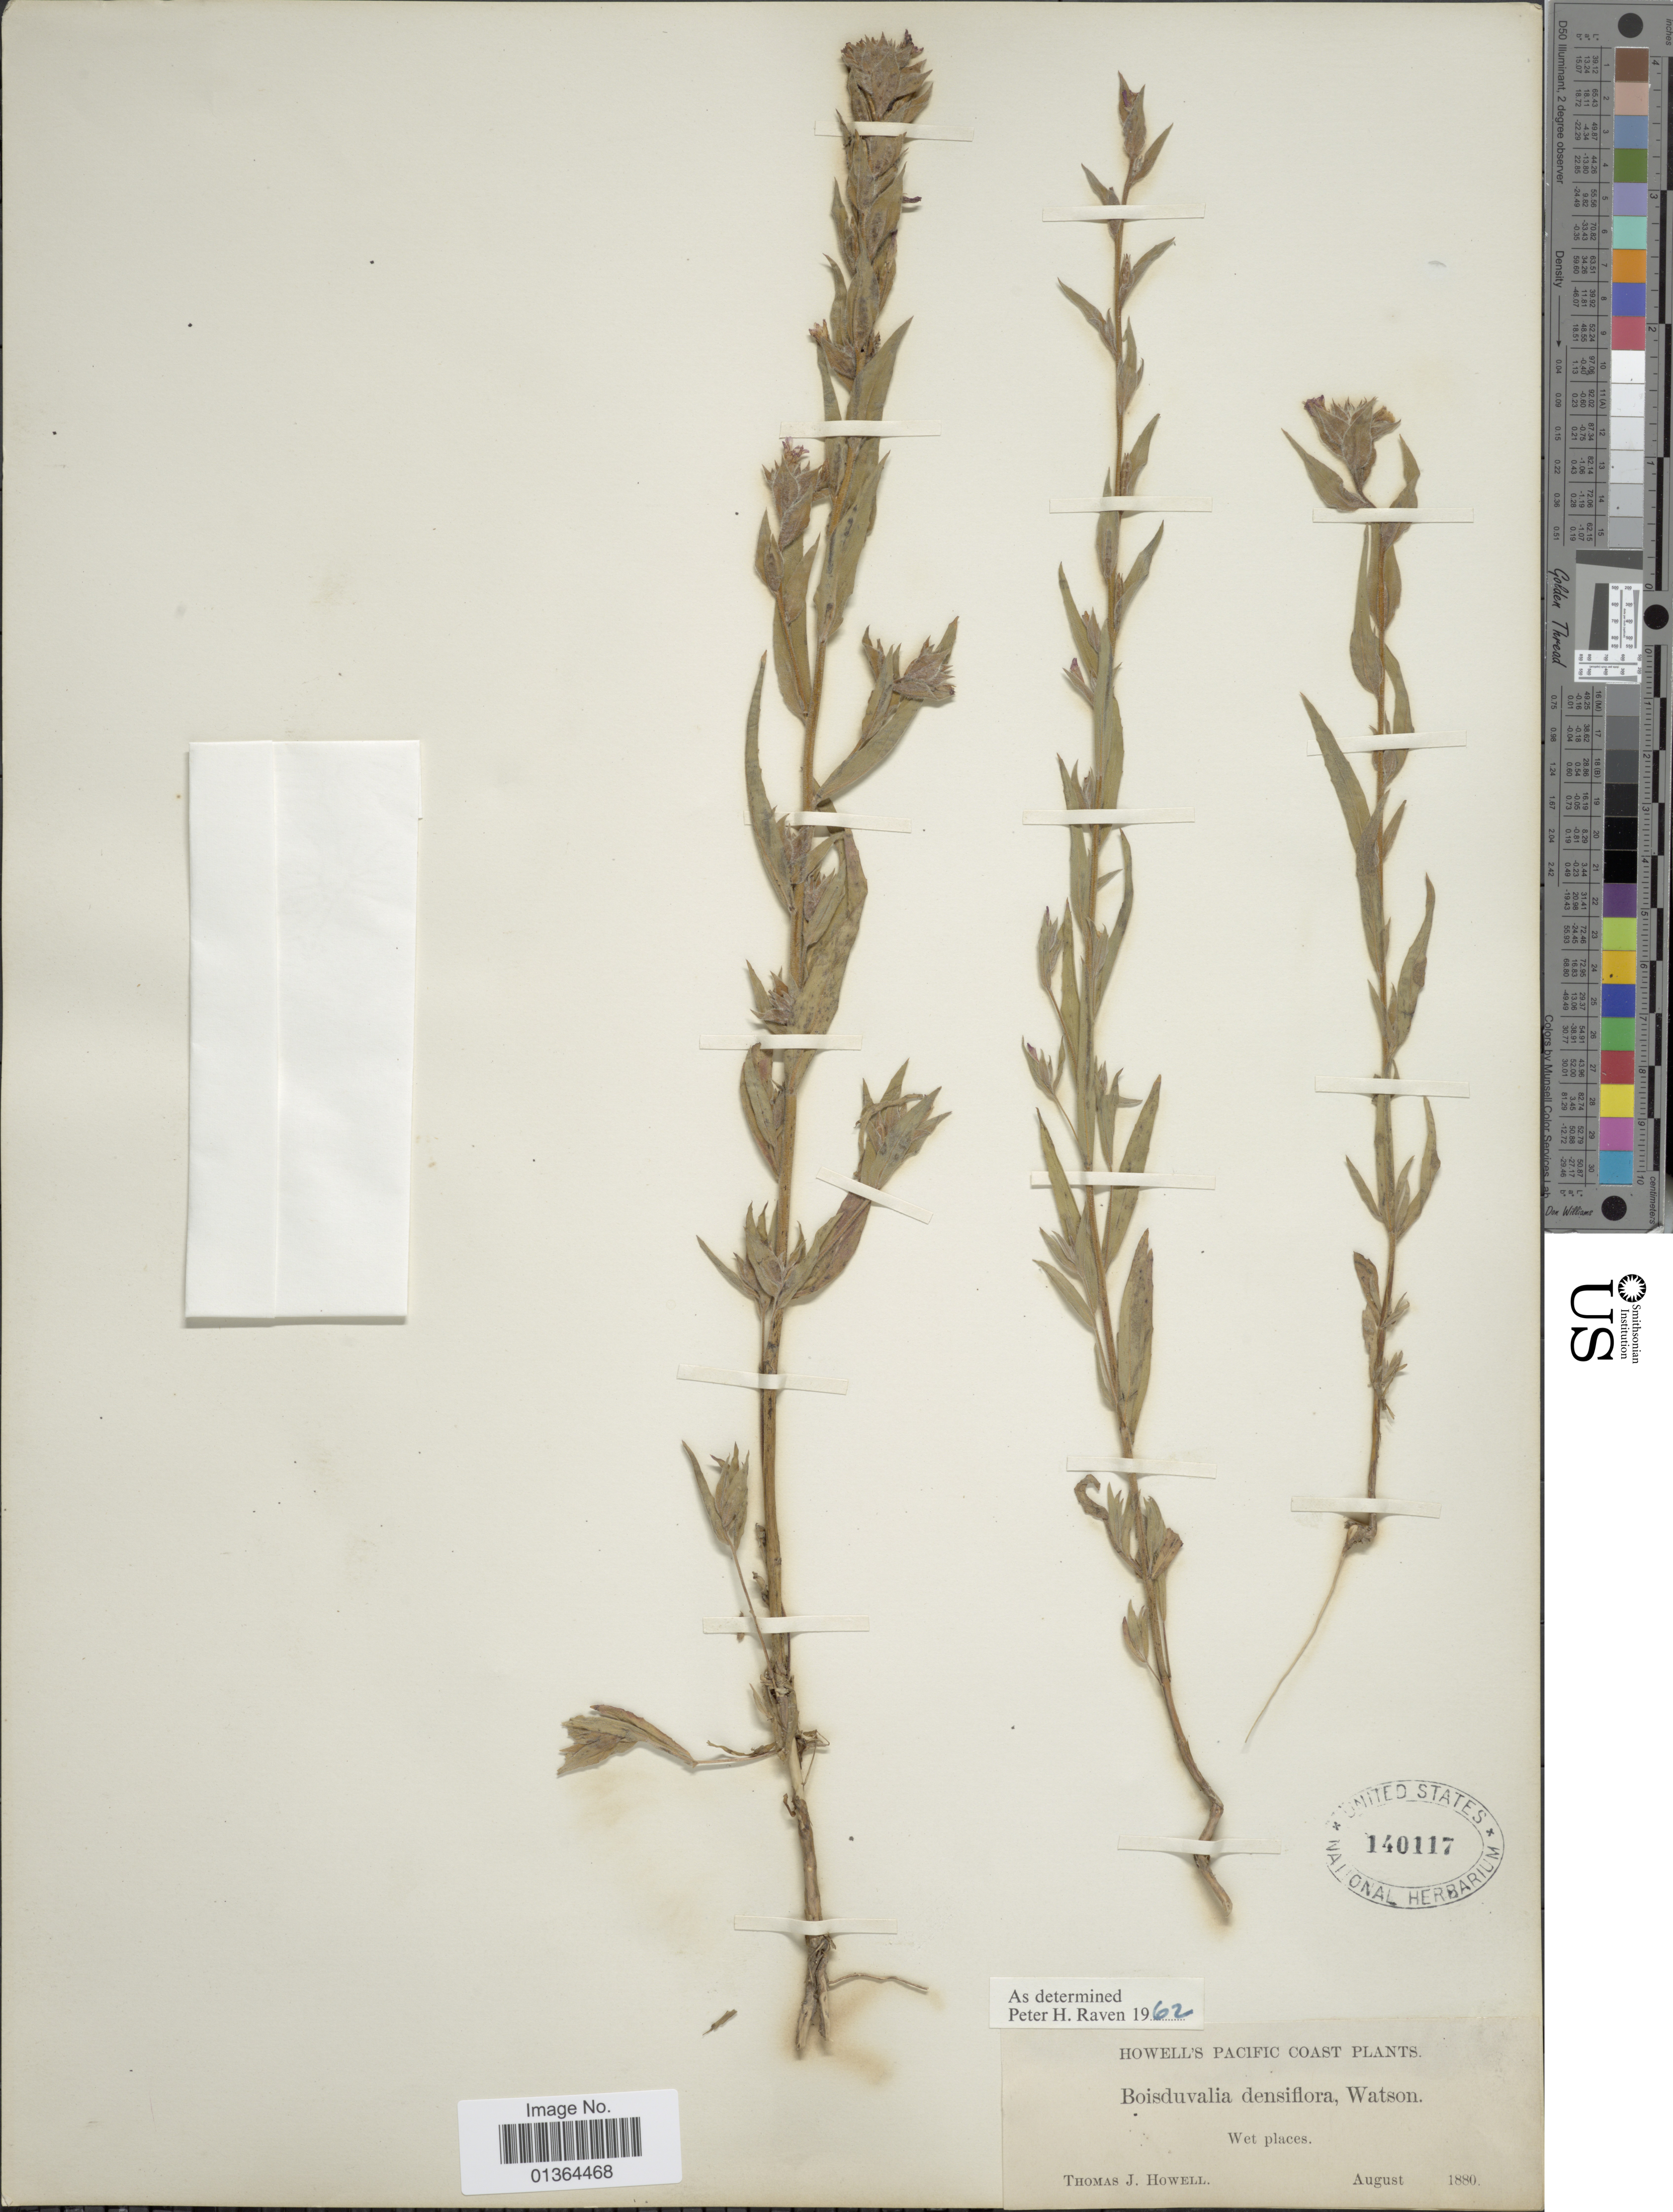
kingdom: Plantae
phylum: Tracheophyta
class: Magnoliopsida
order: Myrtales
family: Onagraceae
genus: Epilobium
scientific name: Epilobium densiflorum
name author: (Lindl.) Hoch & P.H. Raven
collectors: T. J. Howell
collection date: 1880-08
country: United States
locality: Pacific Coast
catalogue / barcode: US 140117